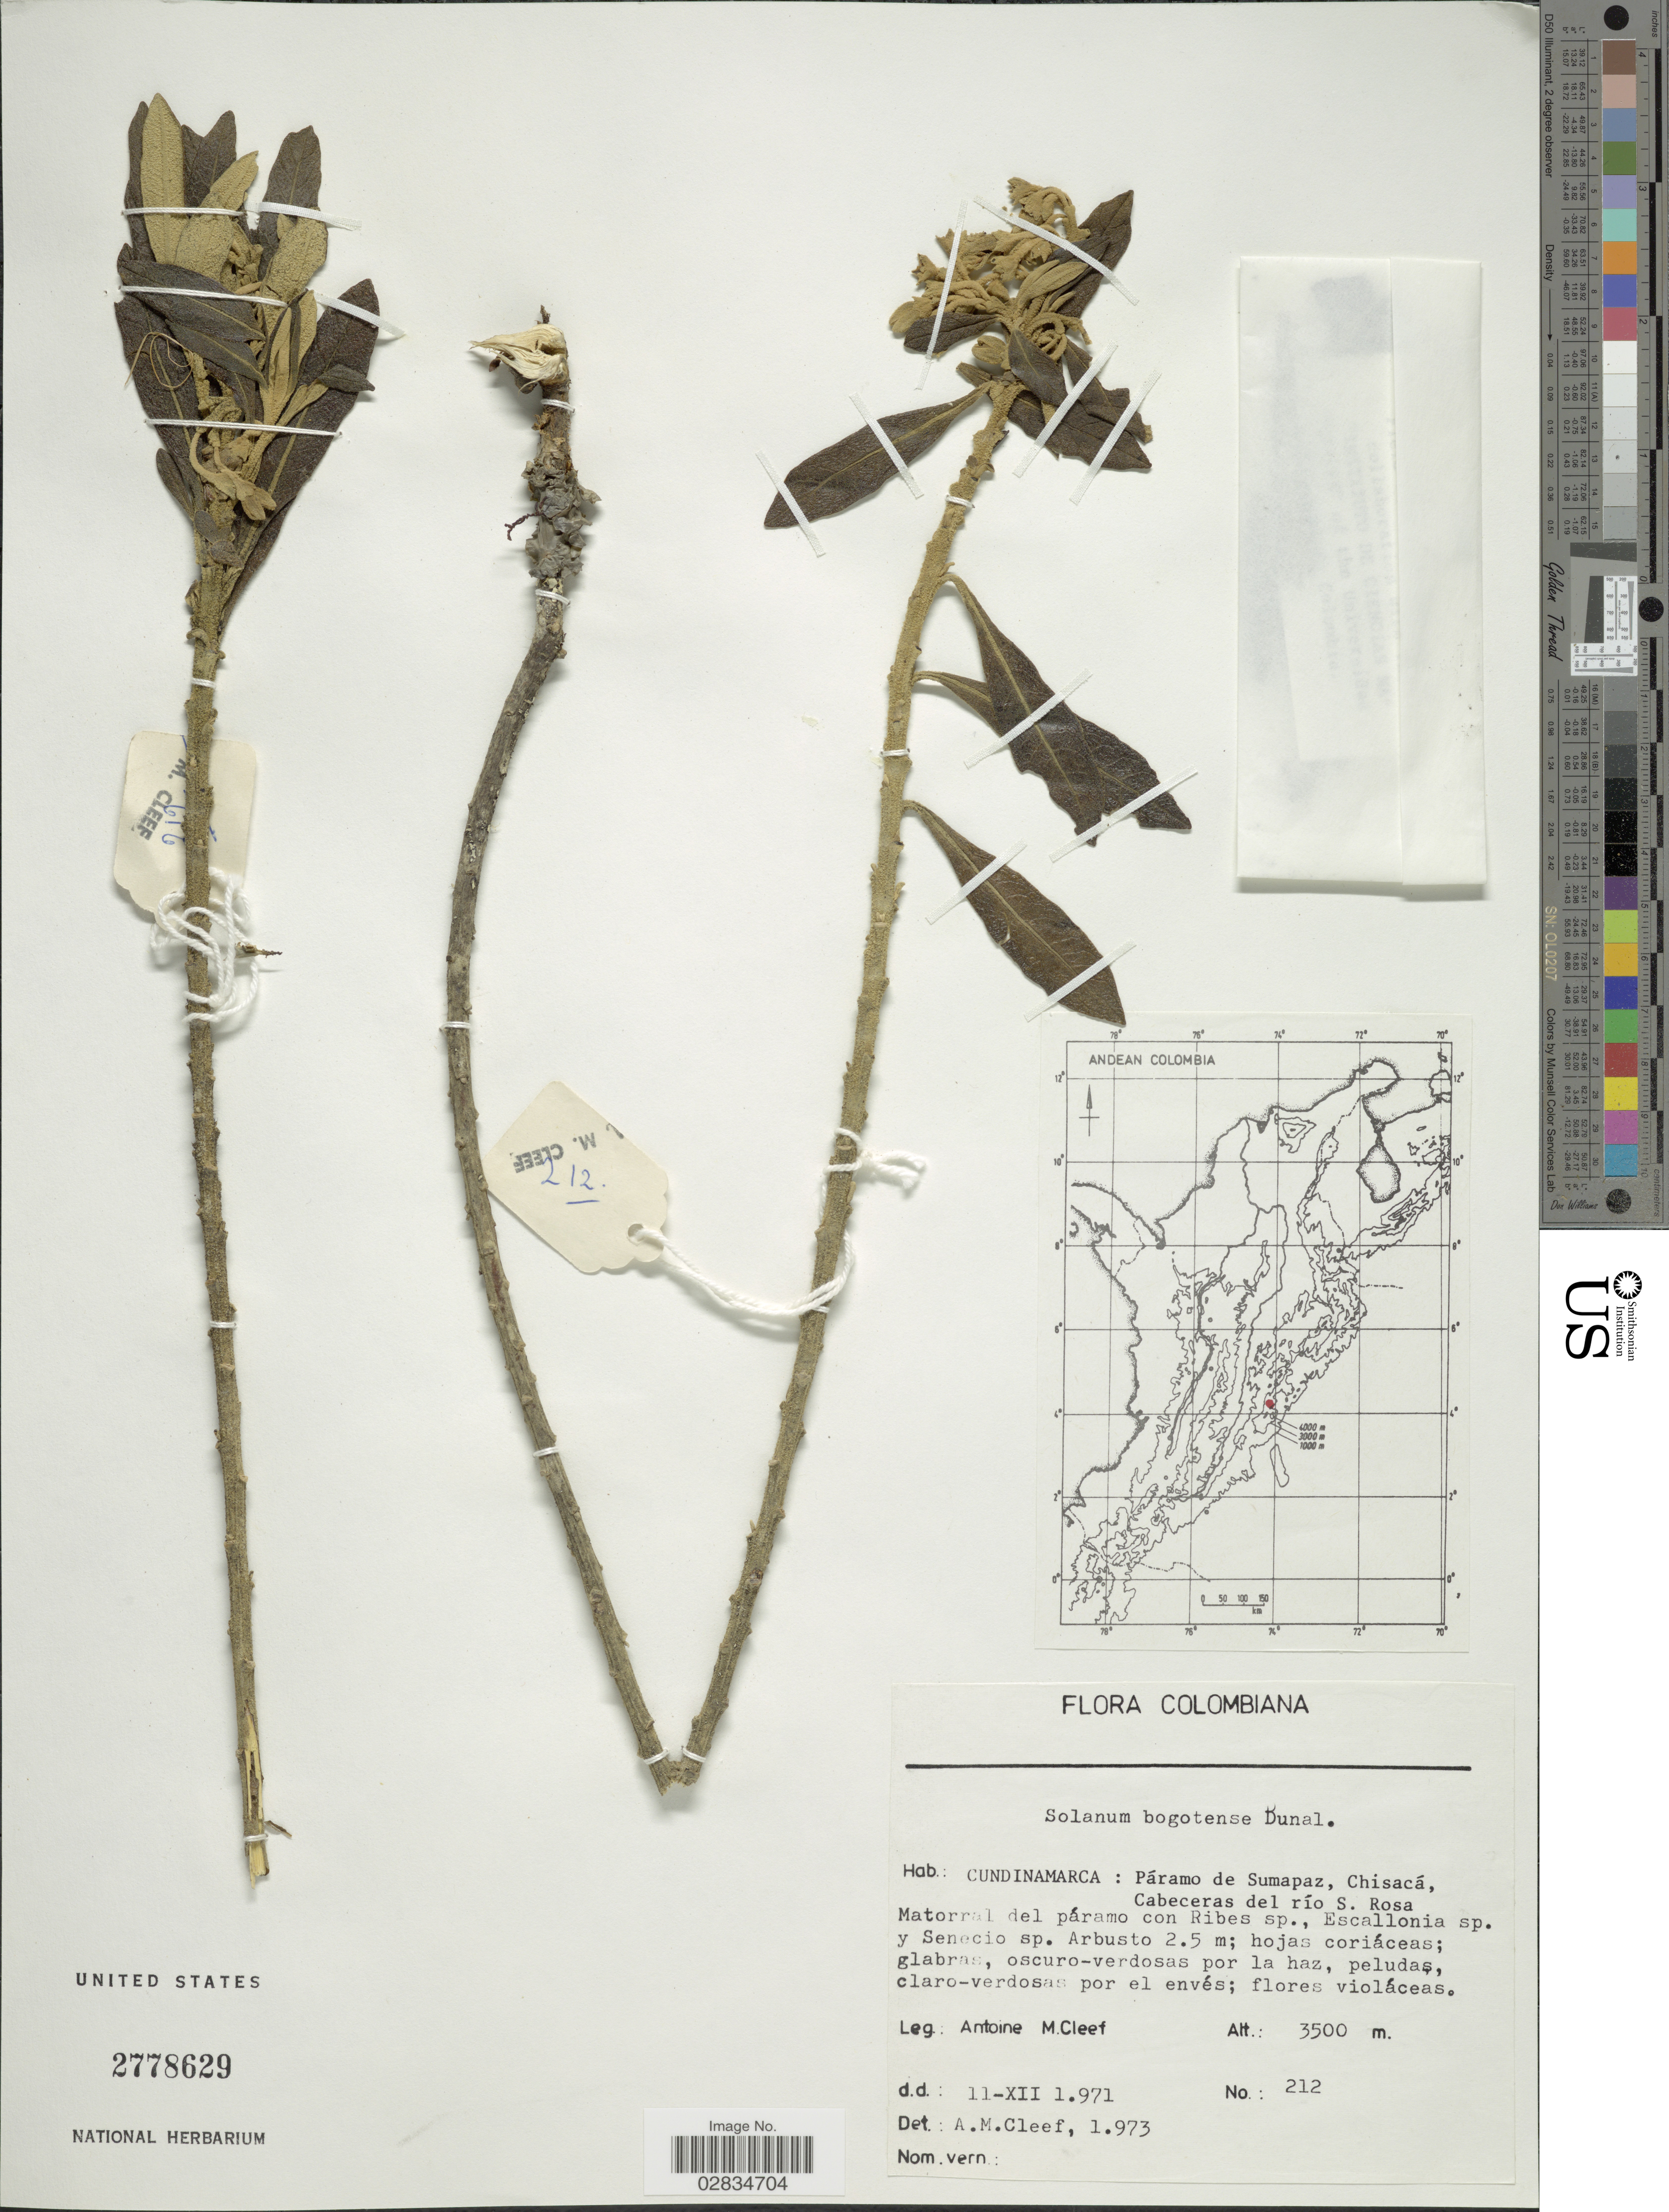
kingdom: Plantae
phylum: Tracheophyta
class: Magnoliopsida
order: Solanales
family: Solanaceae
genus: Solanum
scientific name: Solanum stenophyllum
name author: Dunal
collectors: A. M. Cleef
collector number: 212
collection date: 1971-12-11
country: Colombia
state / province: Cundinamarca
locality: Páramo de Sumapaz, Chisacá, Cabeceras del río S. Rosa.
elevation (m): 3500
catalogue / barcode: US 2778629